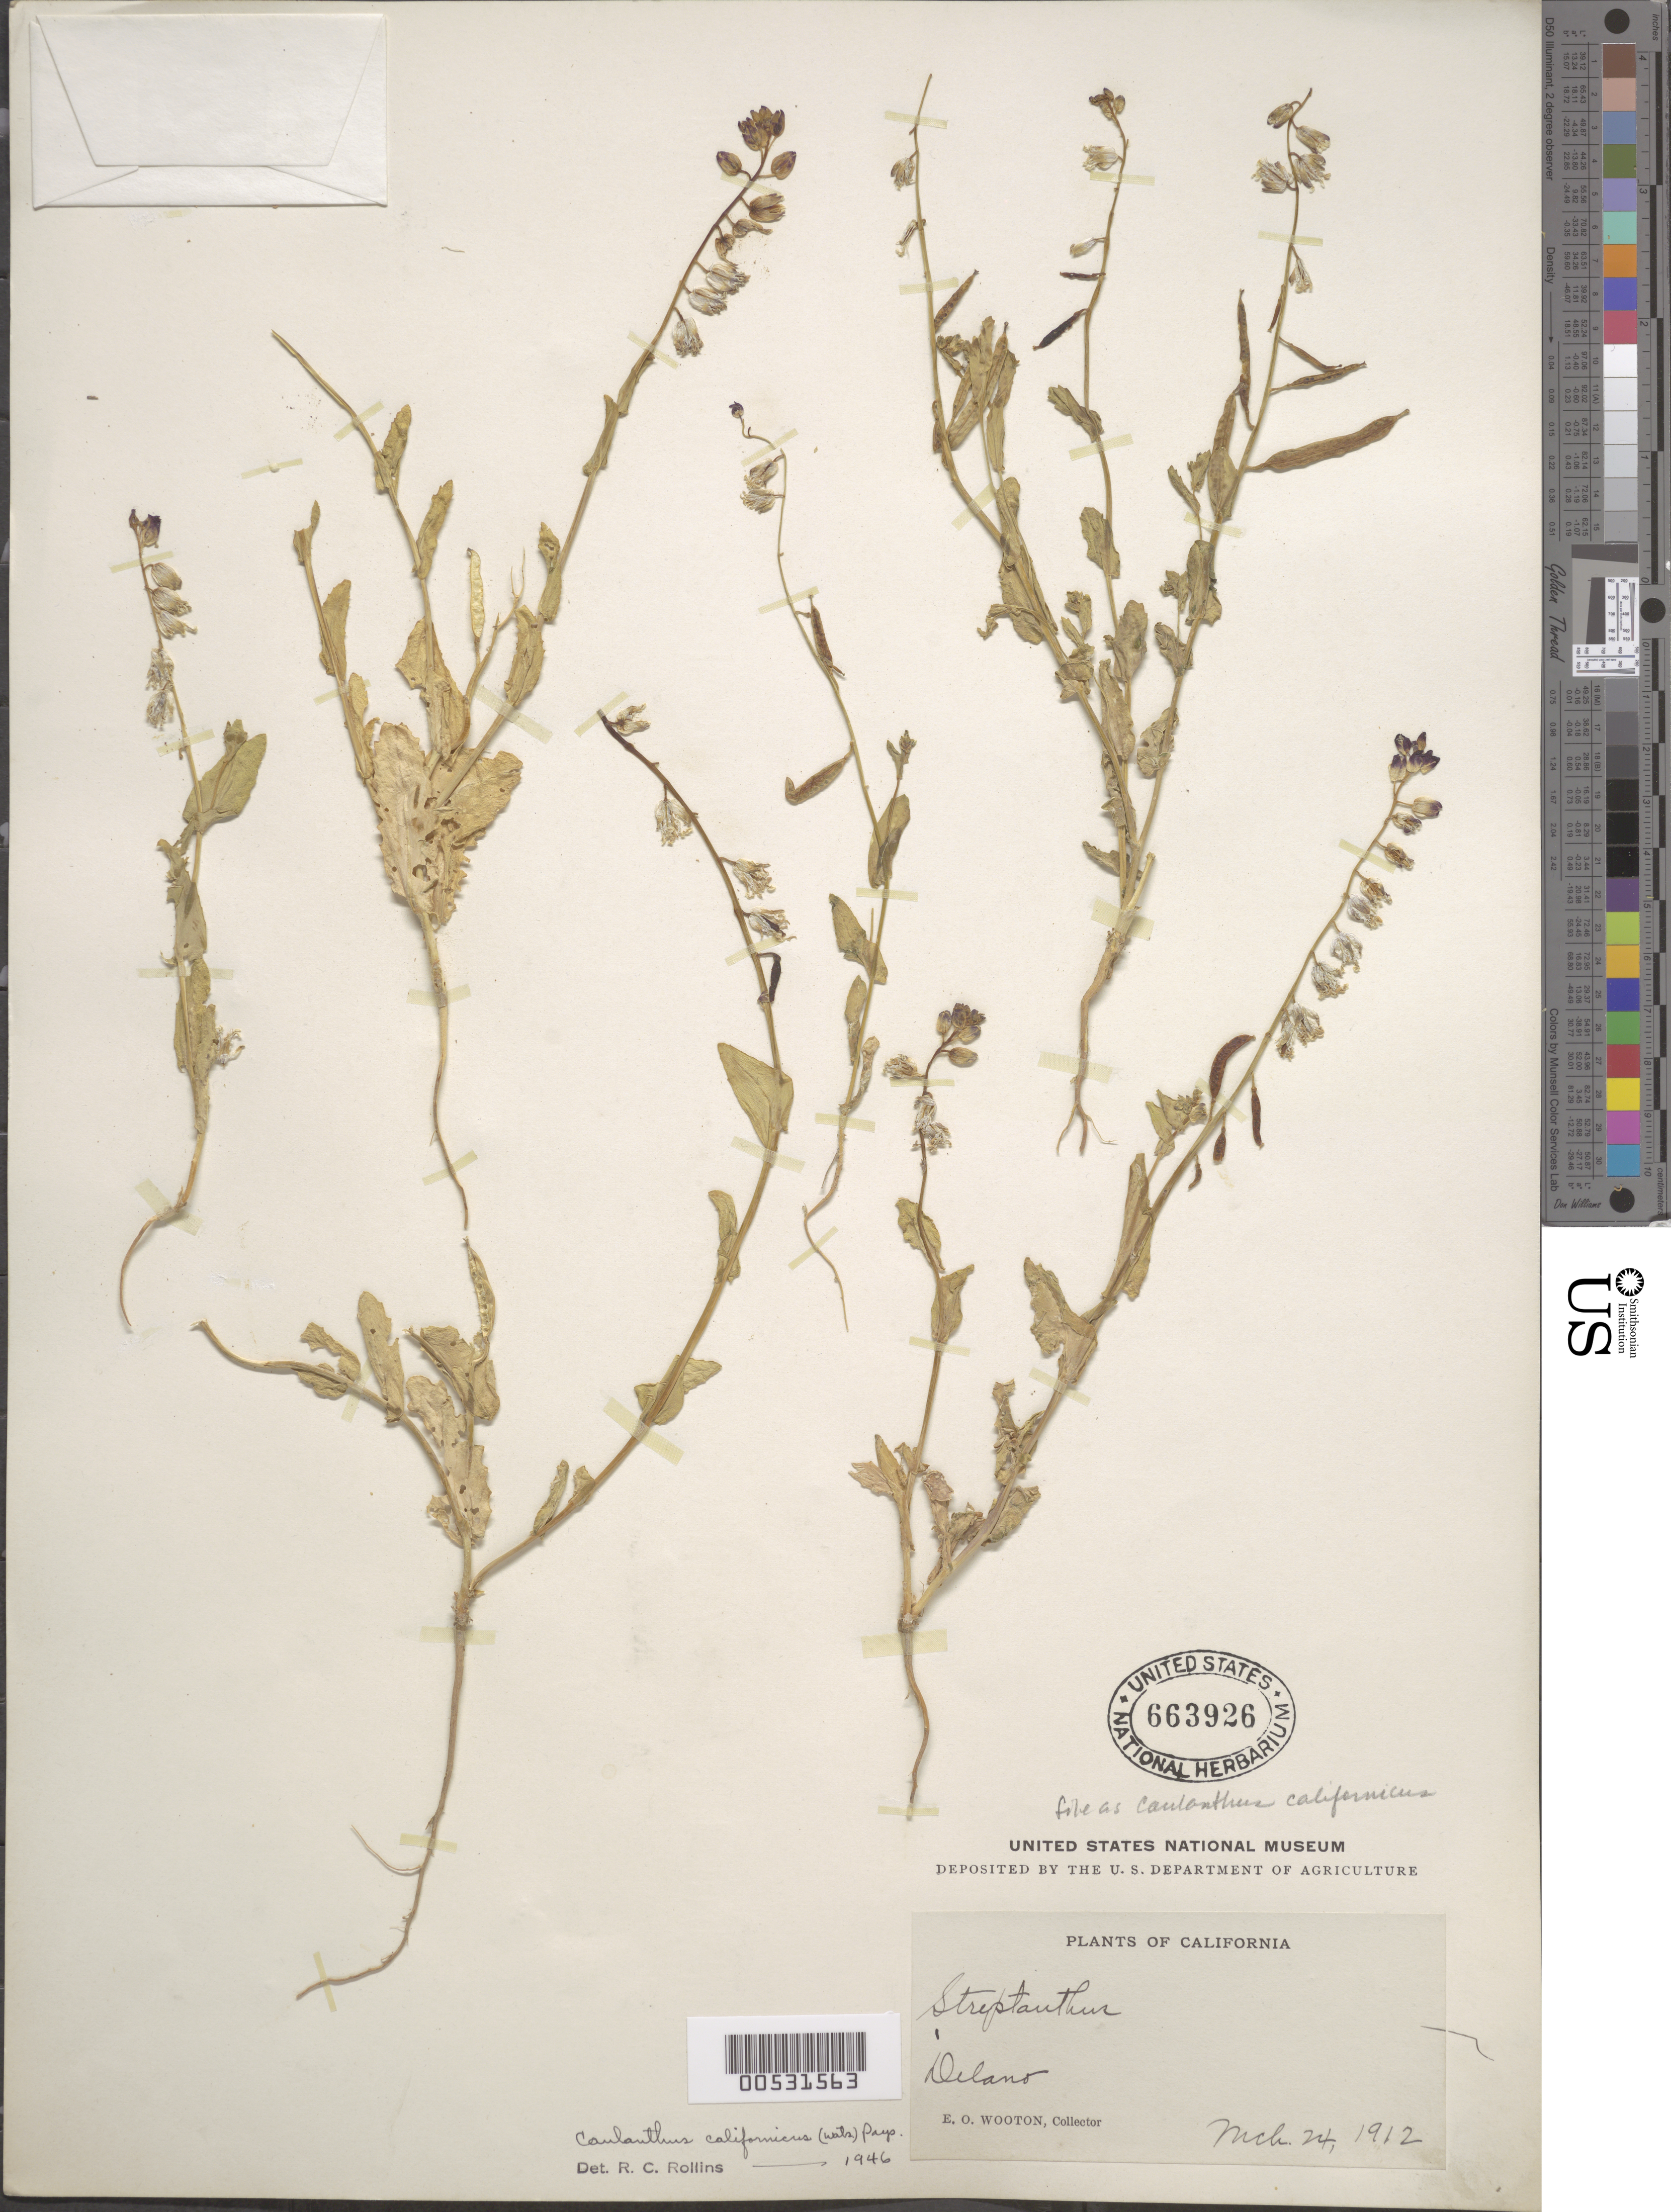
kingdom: Plantae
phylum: Tracheophyta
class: Magnoliopsida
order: Brassicales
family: Brassicaceae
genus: Caulanthus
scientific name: Caulanthus californicus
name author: S. Watson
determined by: Rollins, Reed C., (GH), Harvard University Herbaria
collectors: E. O. Wooton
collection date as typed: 24 Mar 1912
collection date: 1912-03-24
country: United States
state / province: California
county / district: Kern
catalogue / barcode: US 663926